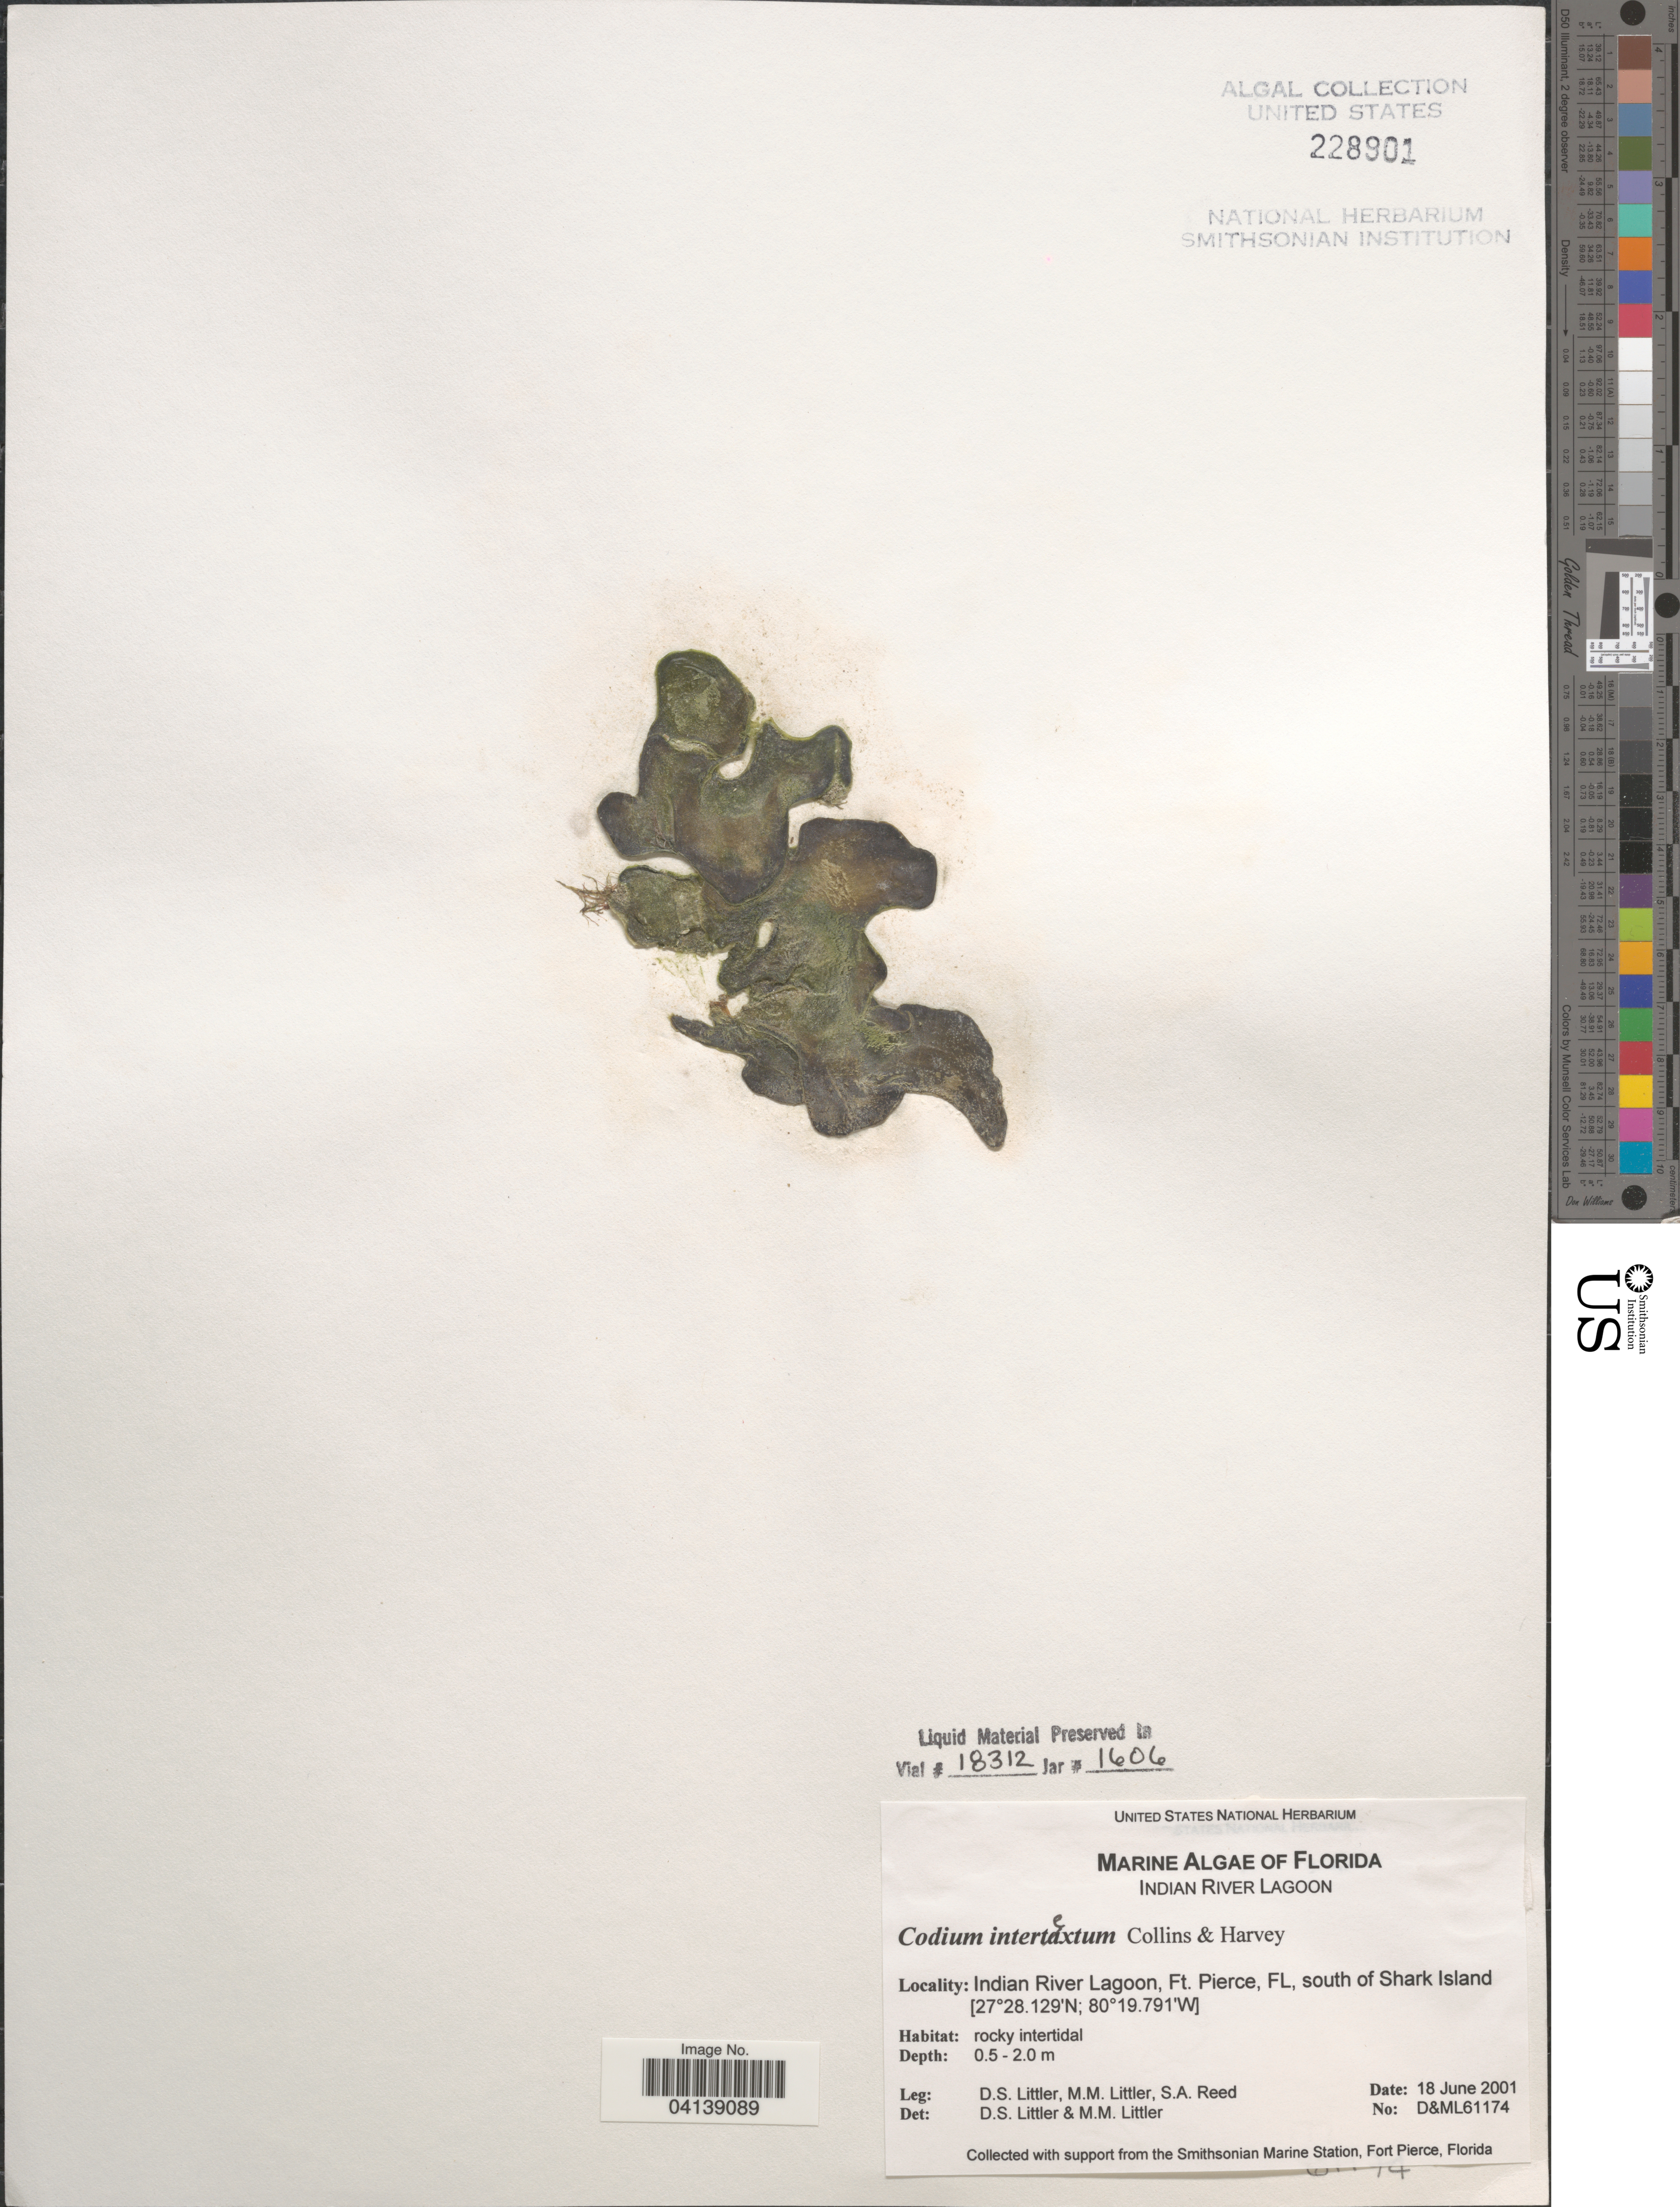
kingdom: Plantae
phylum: Chlorophyta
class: Ulvophyceae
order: Bryopsidales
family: Codiaceae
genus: Codium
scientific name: Codium intertextum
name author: Collins & Herv.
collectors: D. S. Littler & S. Reed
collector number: D&ML61174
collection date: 2001-06-18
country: United States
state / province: Florida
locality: Indian River Lagoon, Ft. Pierce, south of Shark Island.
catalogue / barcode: US 228901